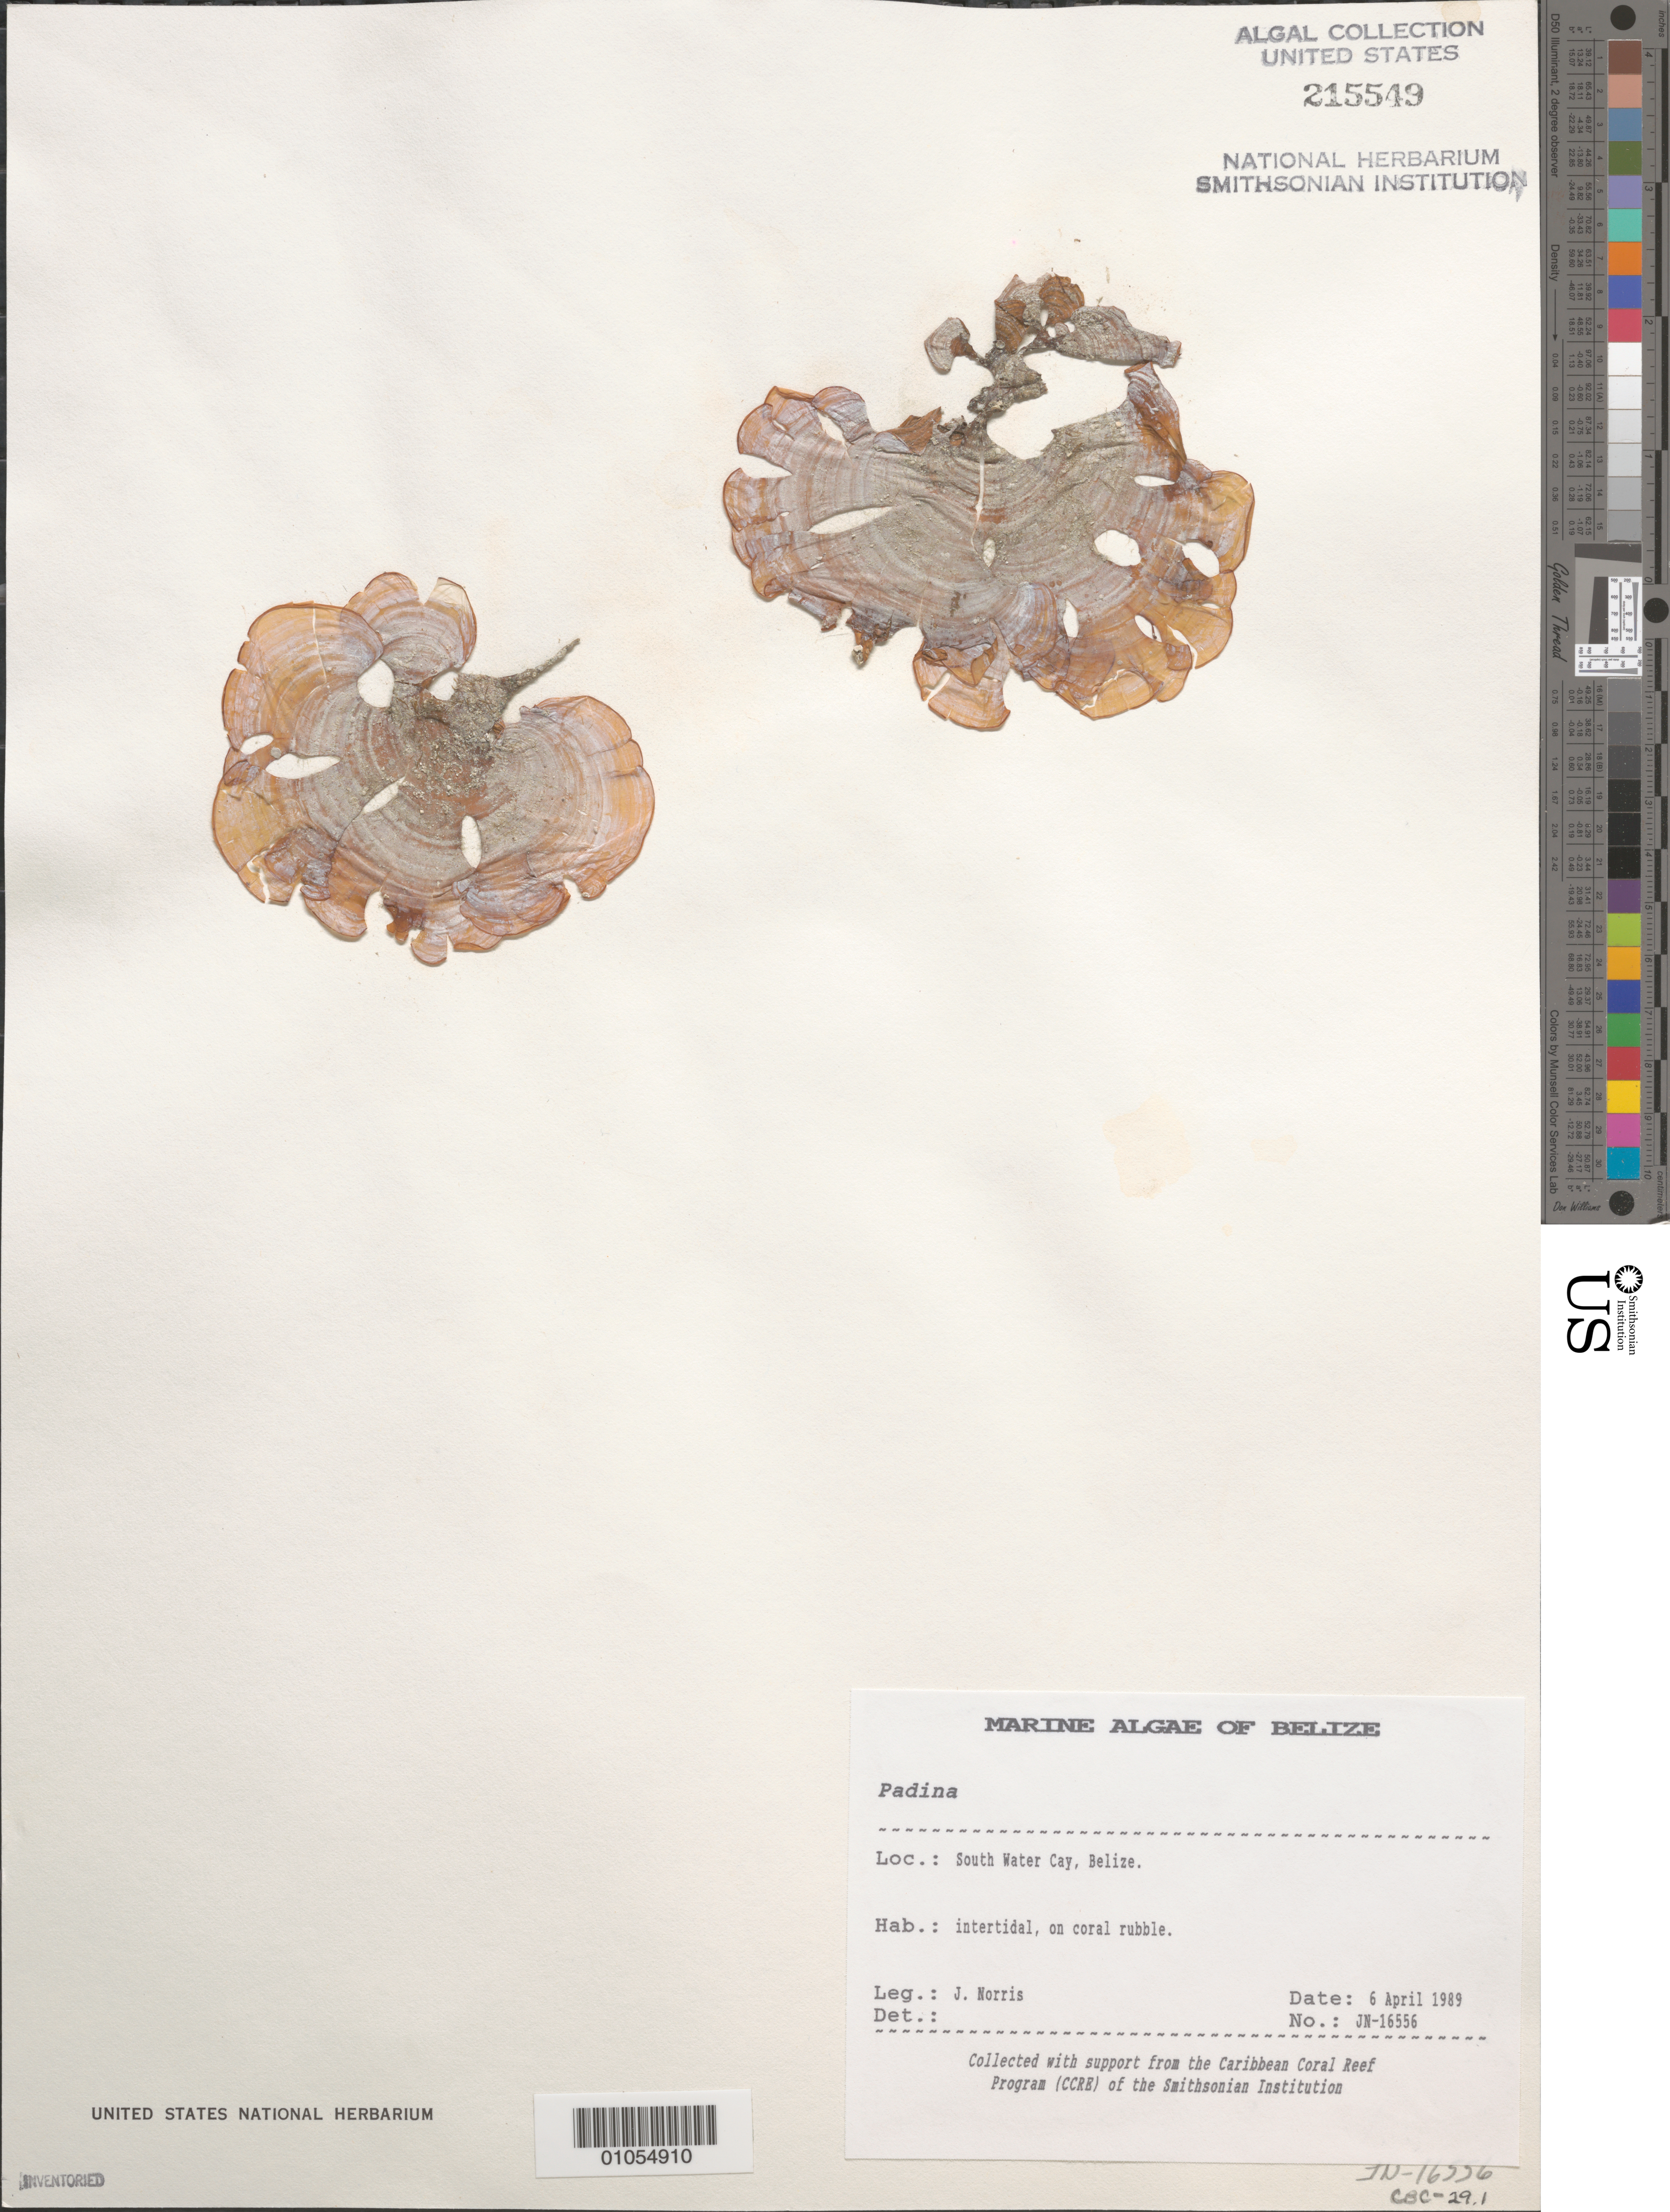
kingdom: Chromista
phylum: Ochrophyta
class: Phaeophyceae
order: Dictyotales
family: Dictyotaceae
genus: Padina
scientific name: Padina sp.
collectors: J. N. Norris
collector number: JN-16556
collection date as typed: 06 Apr 1989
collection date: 1989-04-06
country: Belize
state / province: Stann Creek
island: South Water Cay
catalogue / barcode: US 215549